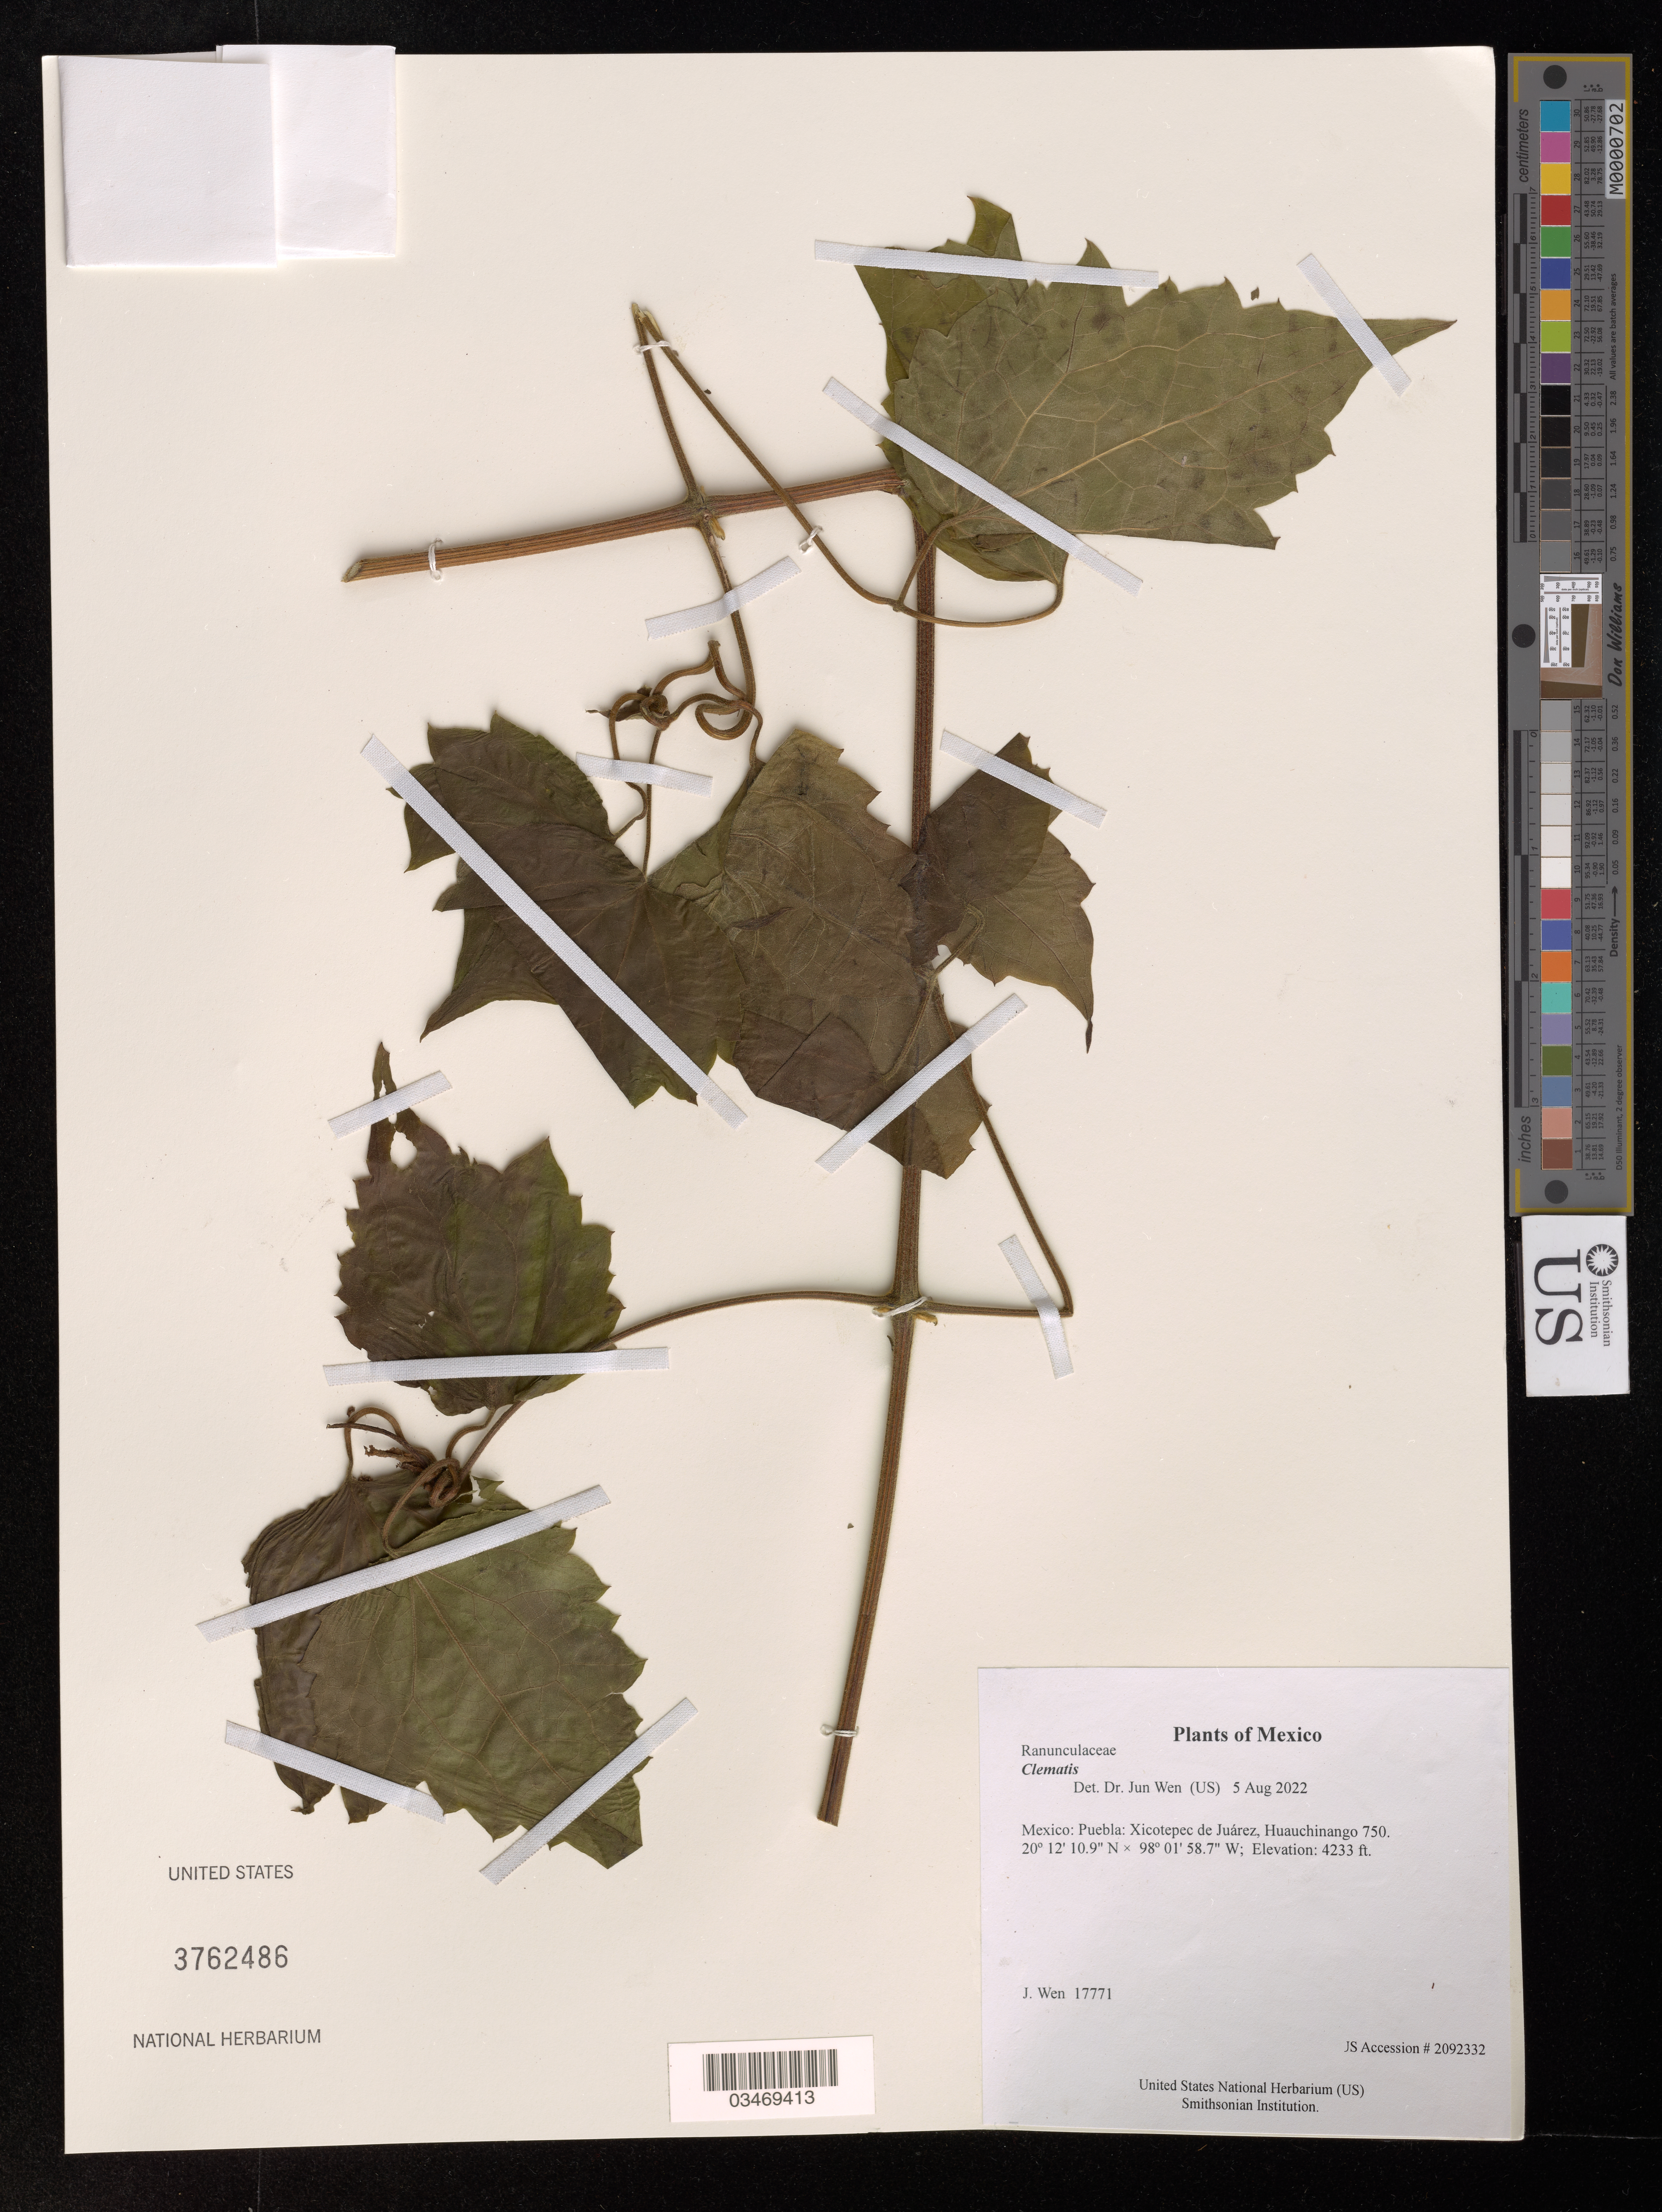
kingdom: Plantae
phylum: Tracheophyta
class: Magnoliopsida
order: Ranunculales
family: Ranunculaceae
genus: Clematis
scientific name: Clematis sp.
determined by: Wen, Jun, (BOT), Smithsonian Institution - National Museum of Natural History (UNITED STATES)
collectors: J. Wen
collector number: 17771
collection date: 2022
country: Mexico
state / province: Puebla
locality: Xicotepec de Juárez, Huauchinango 750.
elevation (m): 1290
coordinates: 20 12.182 N, 98 01.979 W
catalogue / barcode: US 3762486